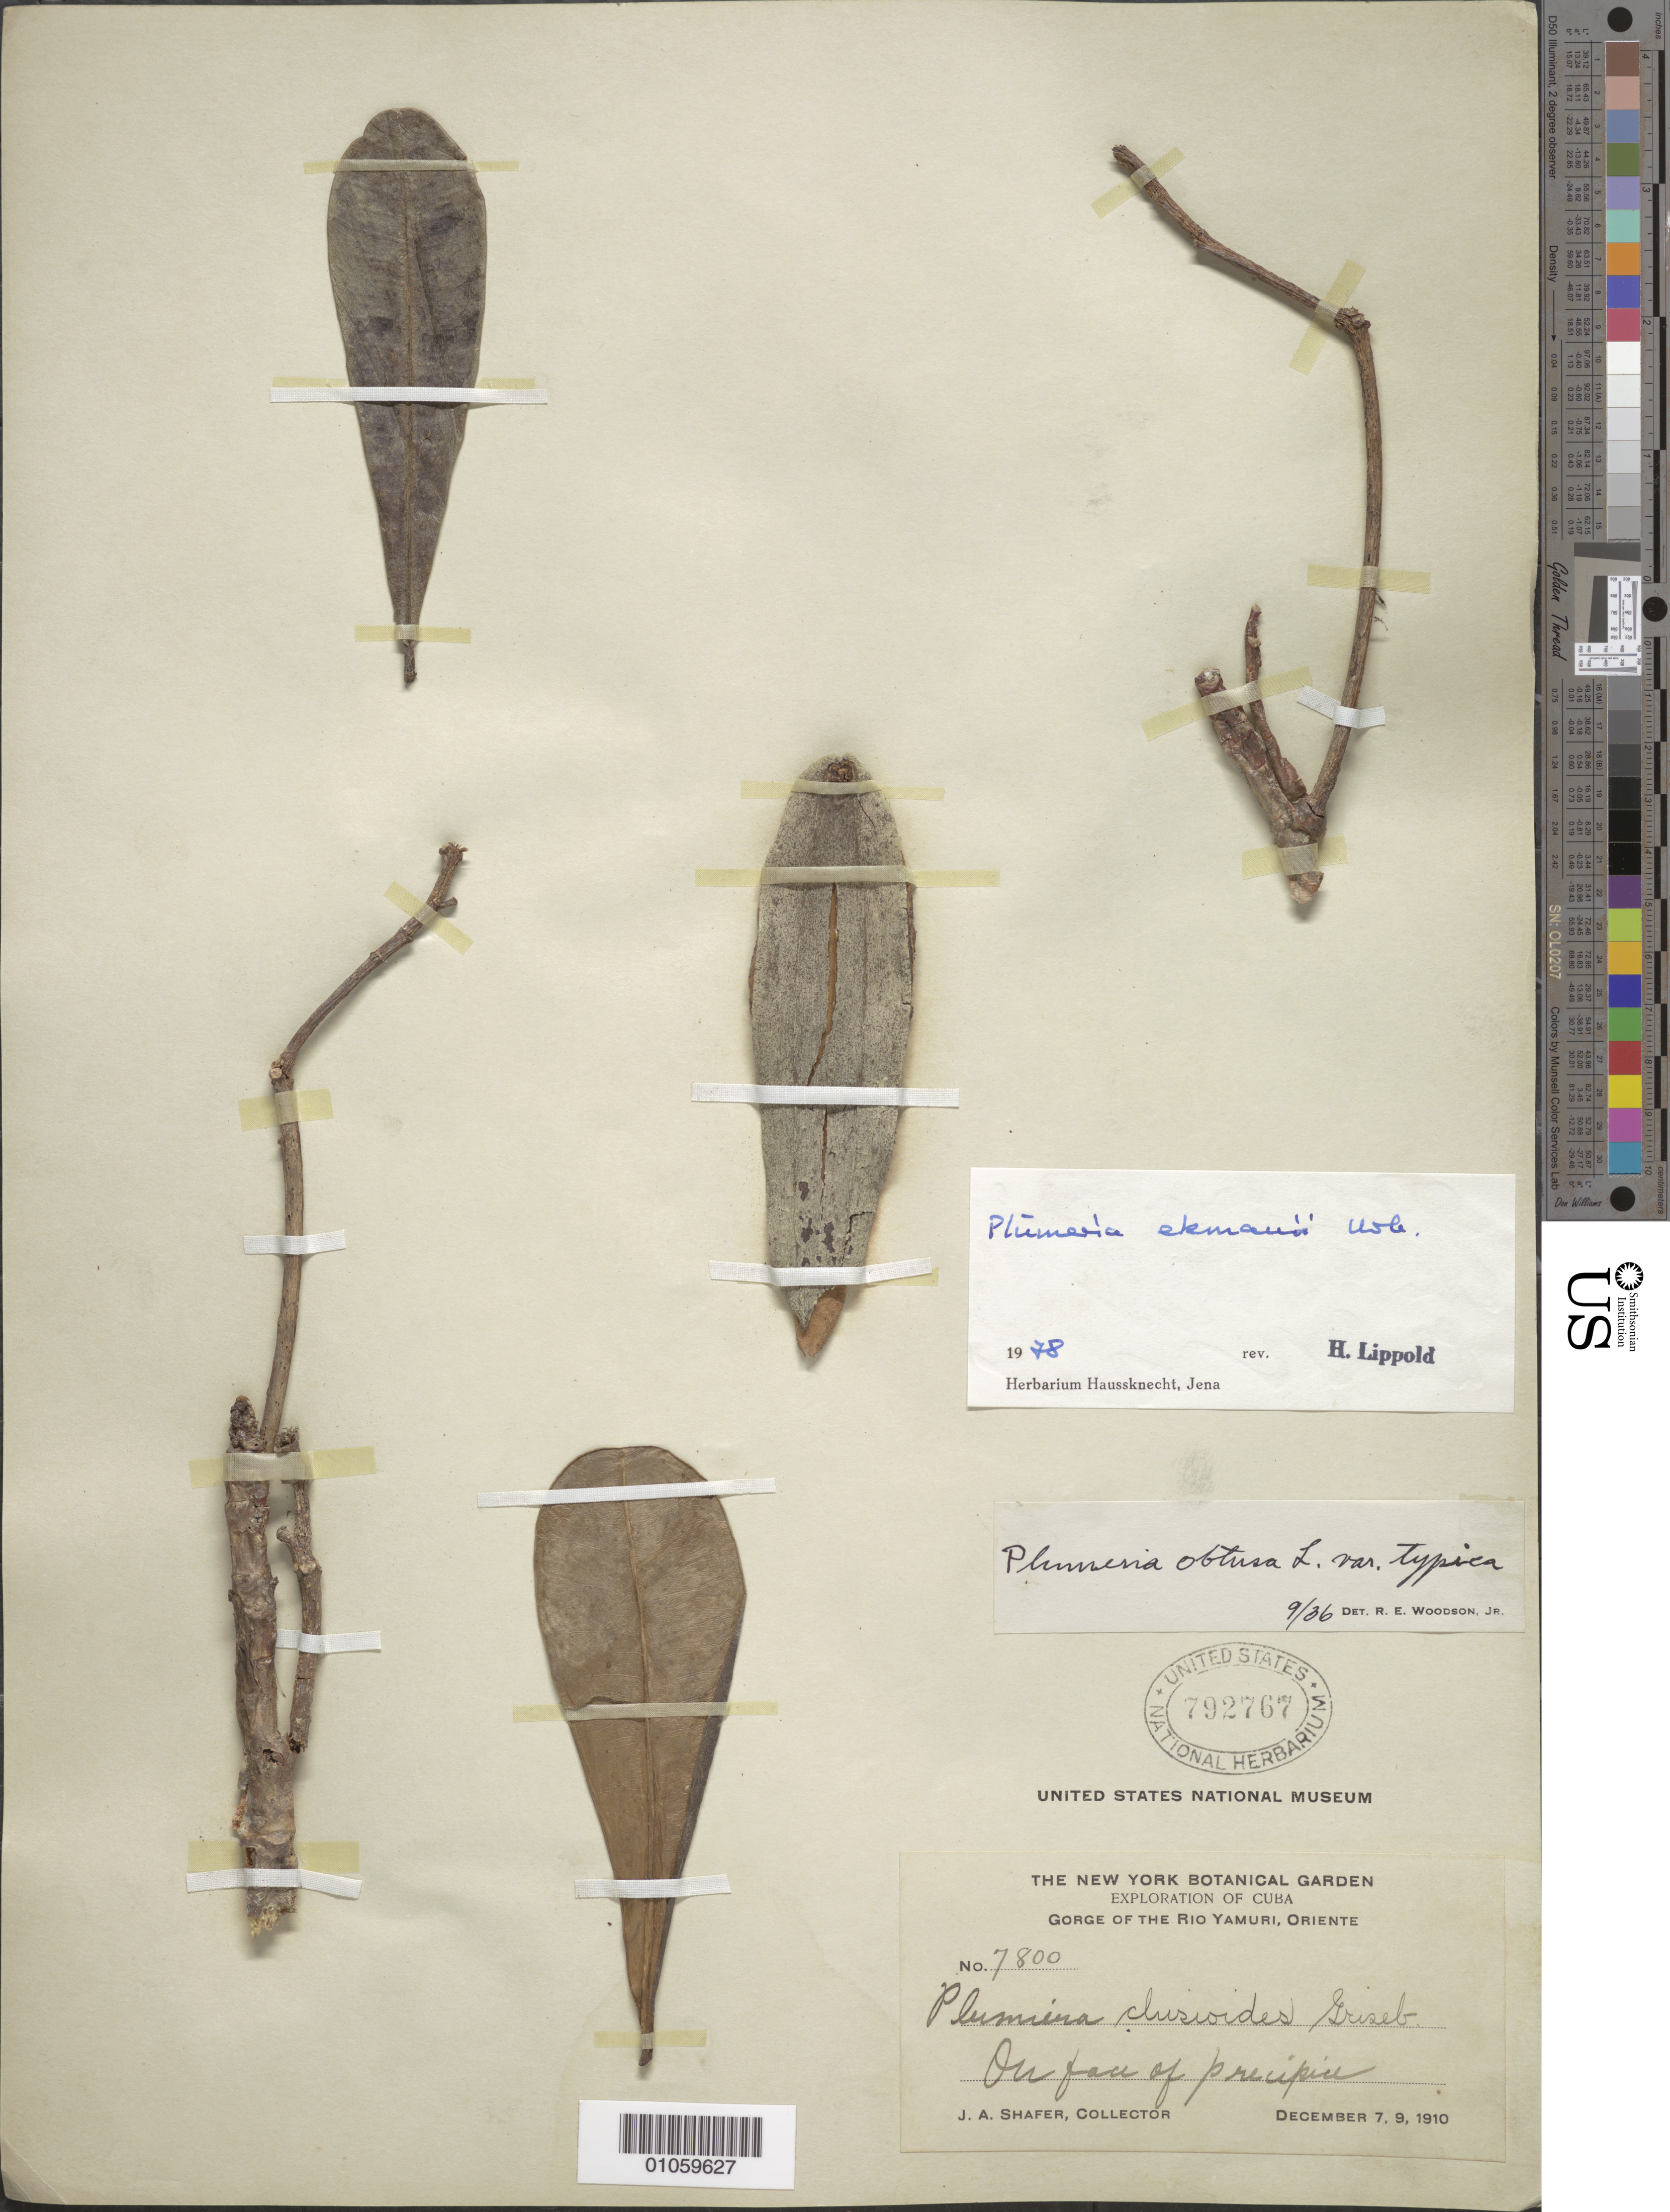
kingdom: Plantae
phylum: Tracheophyta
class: Magnoliopsida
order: Gentianales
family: Apocynaceae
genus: Plumeria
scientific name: Plumeria ekmanii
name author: Urb.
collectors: J. A. Shafer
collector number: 7800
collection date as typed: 07 Dec 1910 and 09 Dec 1910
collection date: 1910-12-07,1910-12-09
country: Cuba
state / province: Oriente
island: Cuba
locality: Gorge of the Rio Yamuri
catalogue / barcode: US 792767